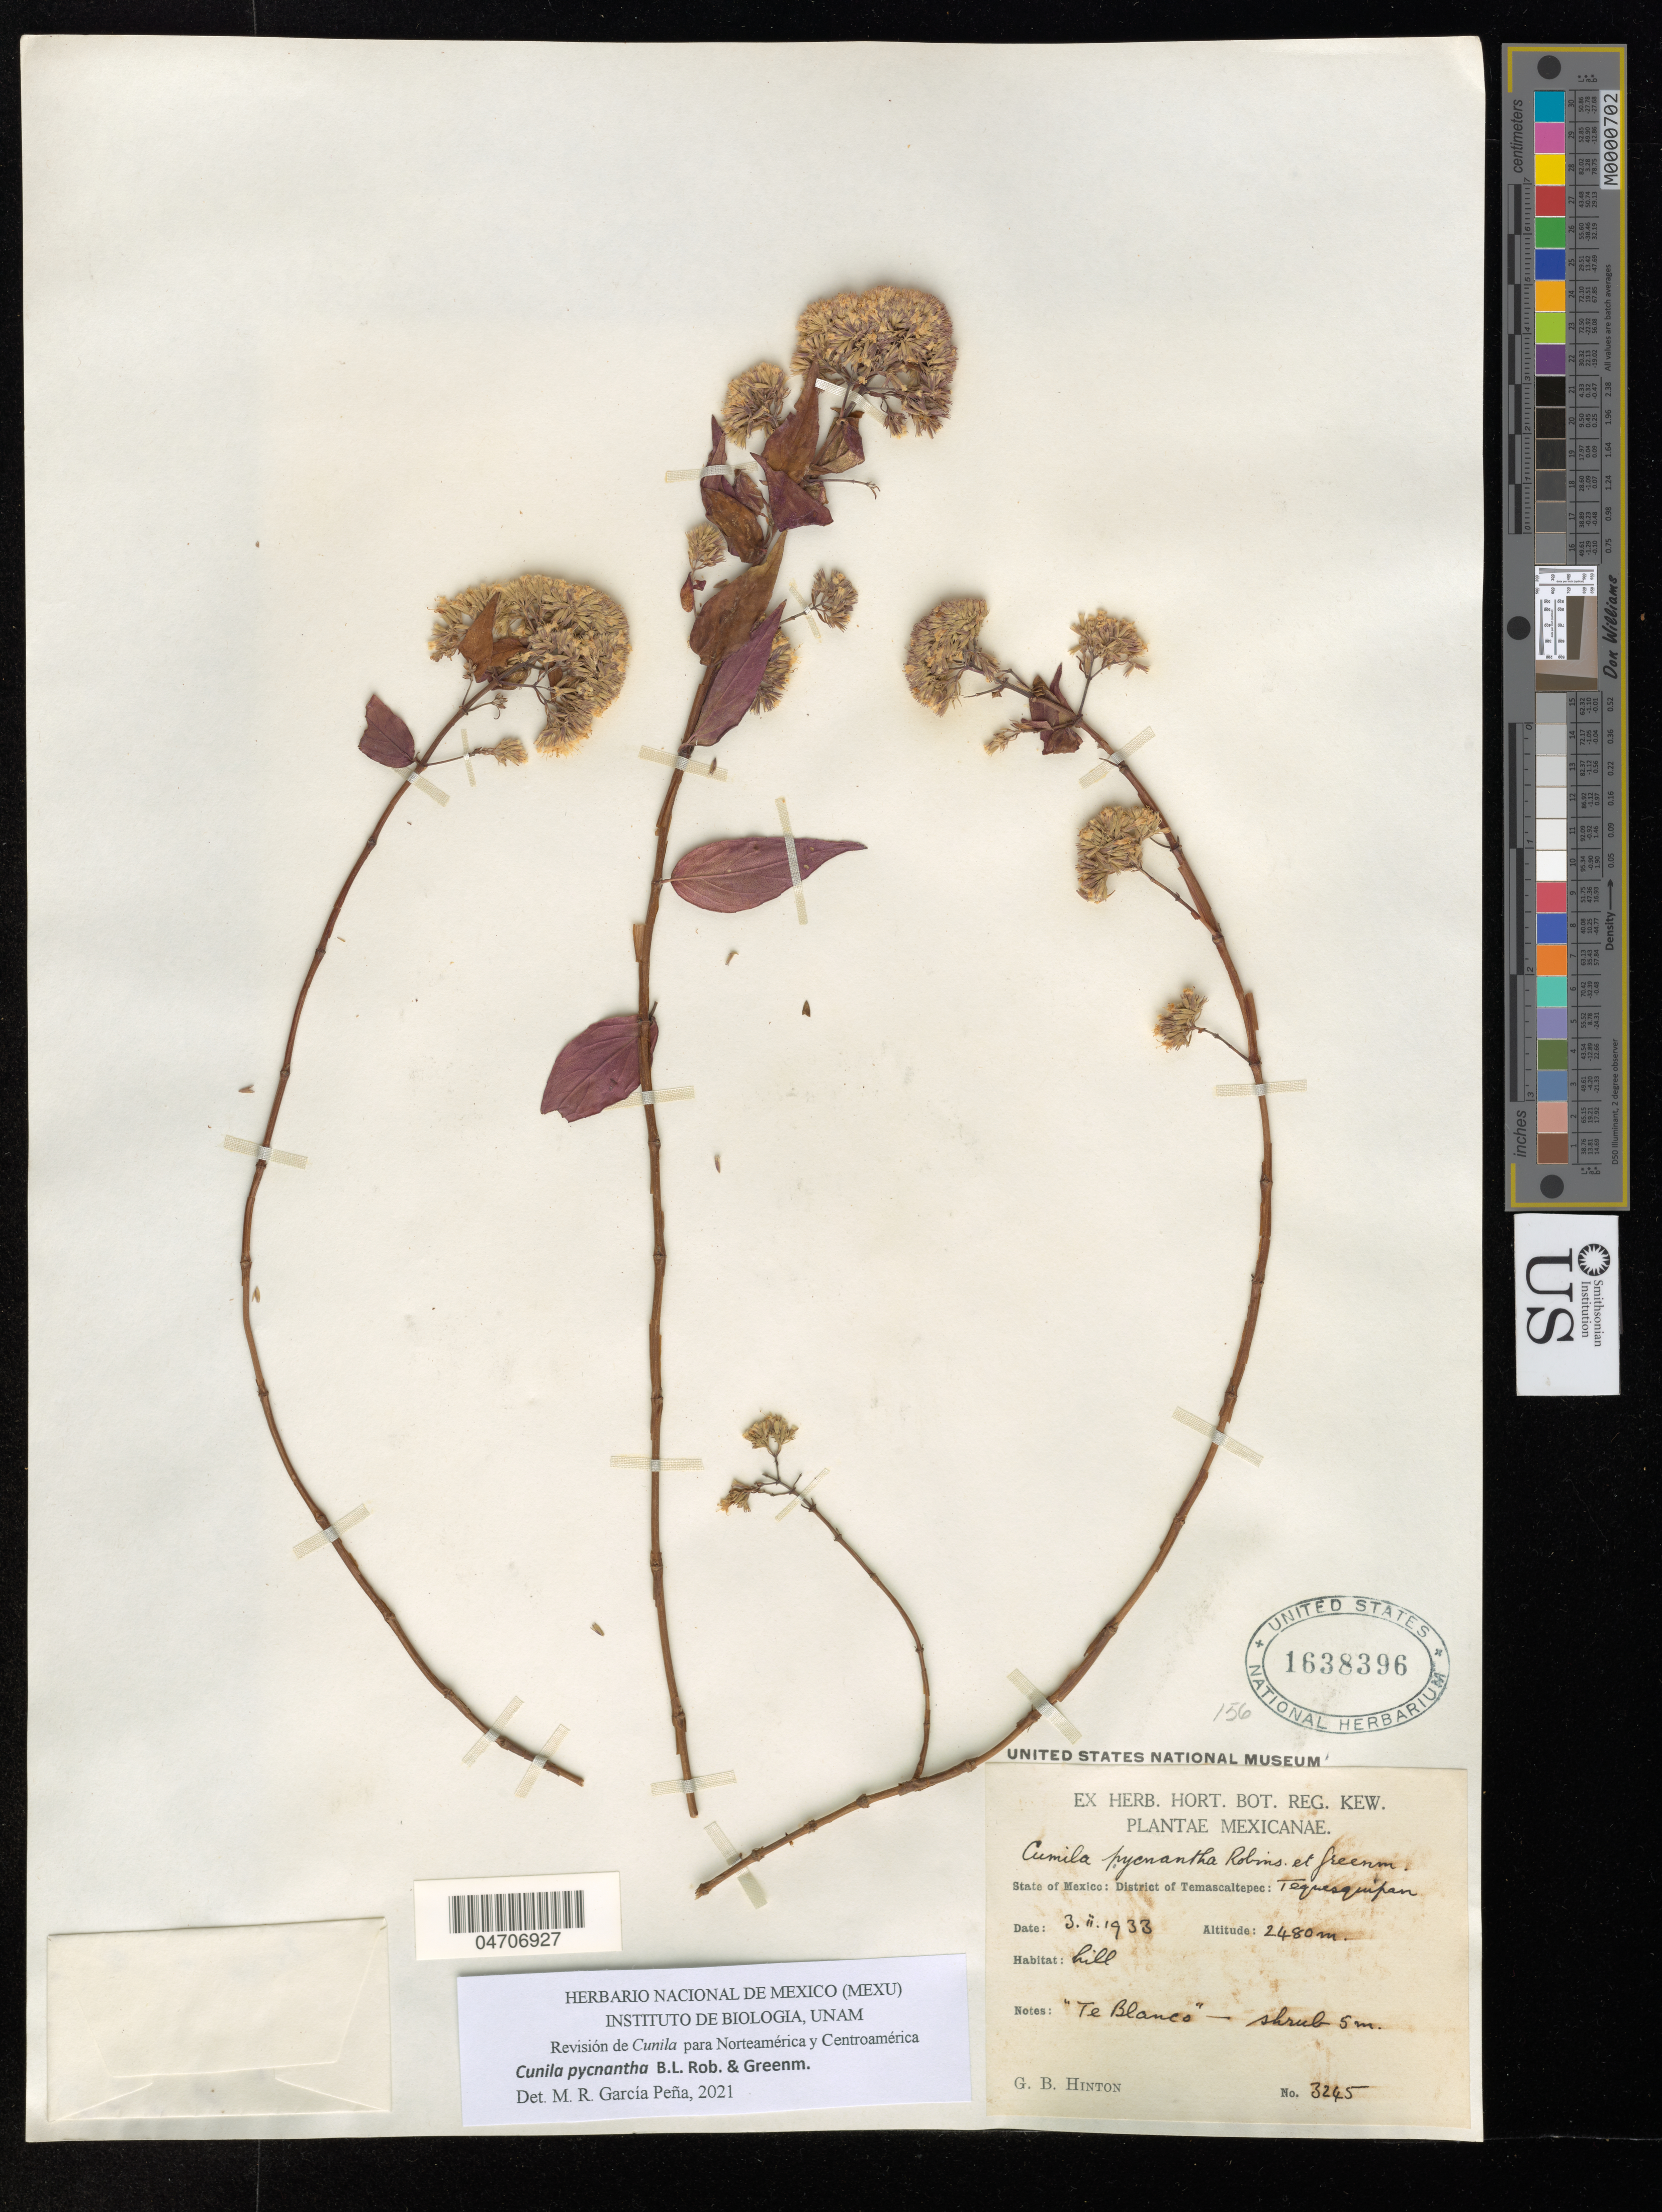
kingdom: Plantae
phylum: Tracheophyta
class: Magnoliopsida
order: Lamiales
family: Lamiaceae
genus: Cunila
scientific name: Cunila pycnantha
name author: B.L. Rob. & Greenm.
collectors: G. B. Hinton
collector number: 3245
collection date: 1933-02-03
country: Mexico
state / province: México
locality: District of Temascaltepec: Tequesquipan.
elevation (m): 2480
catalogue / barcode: US 1638396